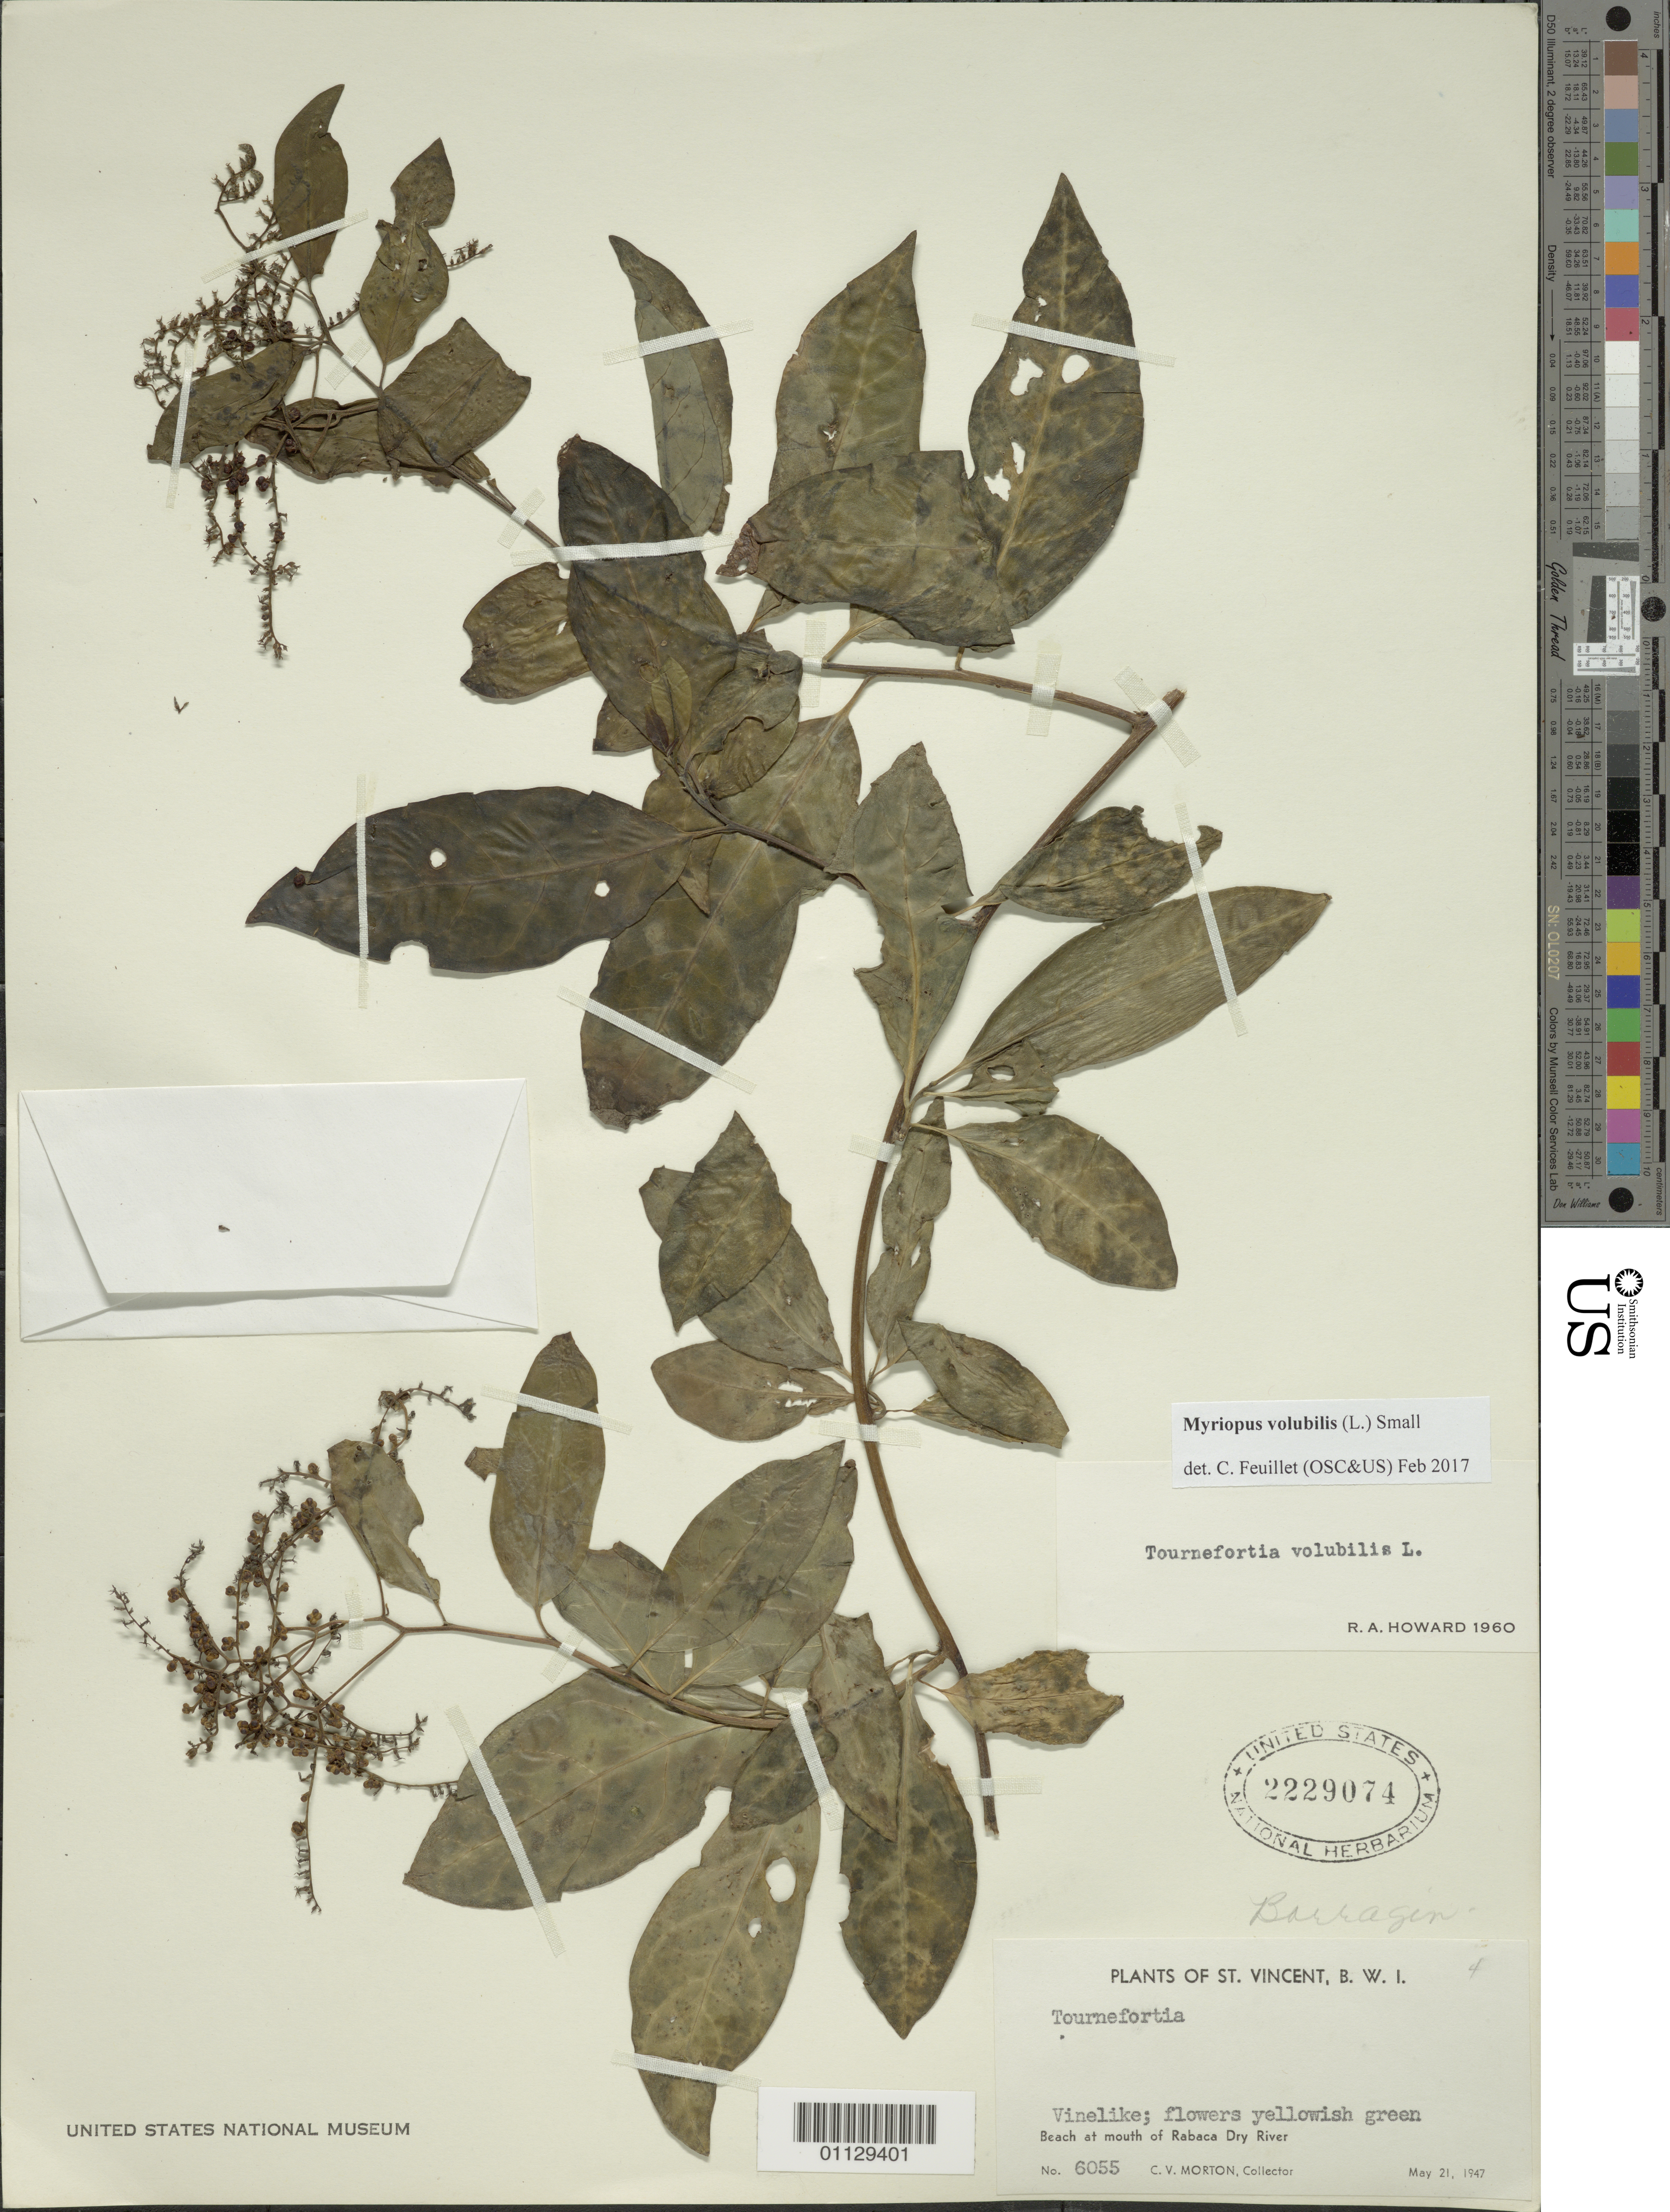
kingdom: Plantae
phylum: Tracheophyta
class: Magnoliopsida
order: Boraginales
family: Heliotropiaceae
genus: Myriopus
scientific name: Myriopus volubilis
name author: (L.) Small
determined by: Feuillet, C.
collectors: C. V. Morton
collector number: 6055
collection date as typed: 21 May 1947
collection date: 1947-05-21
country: St. Vincent - Grenadines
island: St Vincent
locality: Mouth of Rabaca Dry River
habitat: Beach at mouth of river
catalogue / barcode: US 2229074